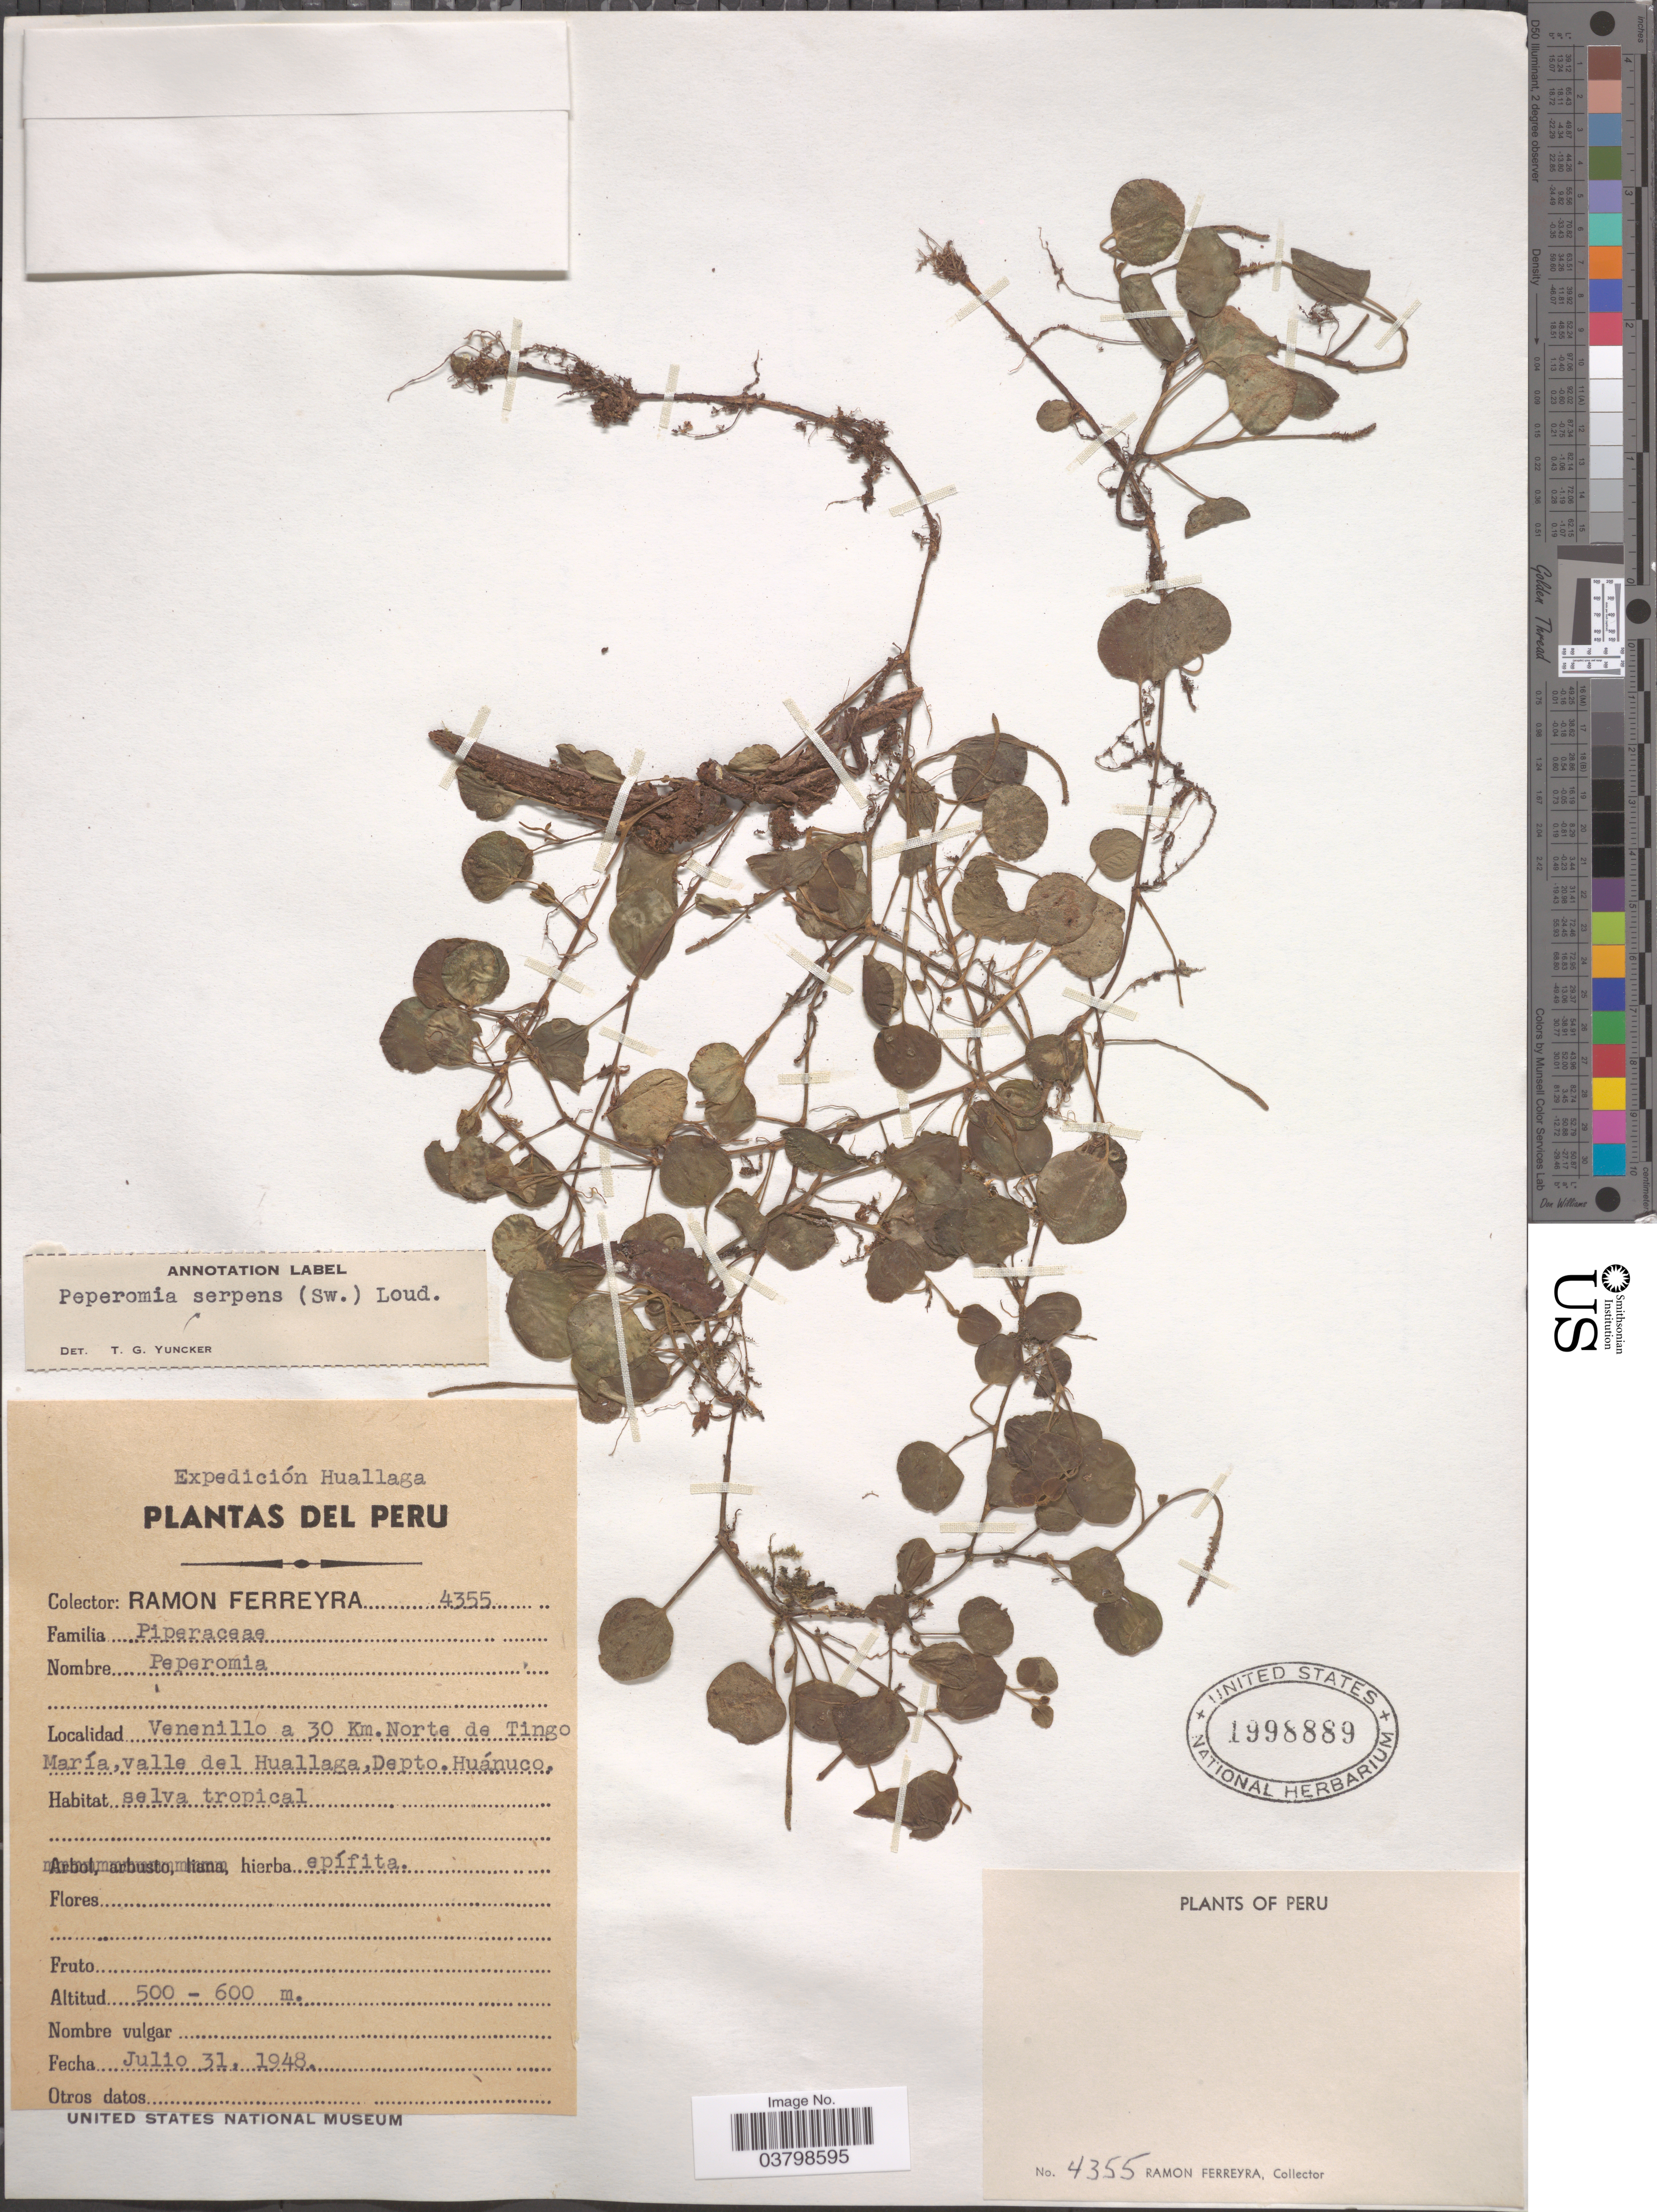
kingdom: Plantae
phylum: Tracheophyta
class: Magnoliopsida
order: Piperales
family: Piperaceae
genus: Peperomia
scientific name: Peperomia serpens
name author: (Sw.) Loudon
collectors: R. A. Ferreyra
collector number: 4355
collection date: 1948-07-31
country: Peru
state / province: Huánuco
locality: Venenillo a 30 Km.Norte de Tingo María,valle del Huallaga,Depto.Huánuco.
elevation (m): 500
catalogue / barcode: US 1998889